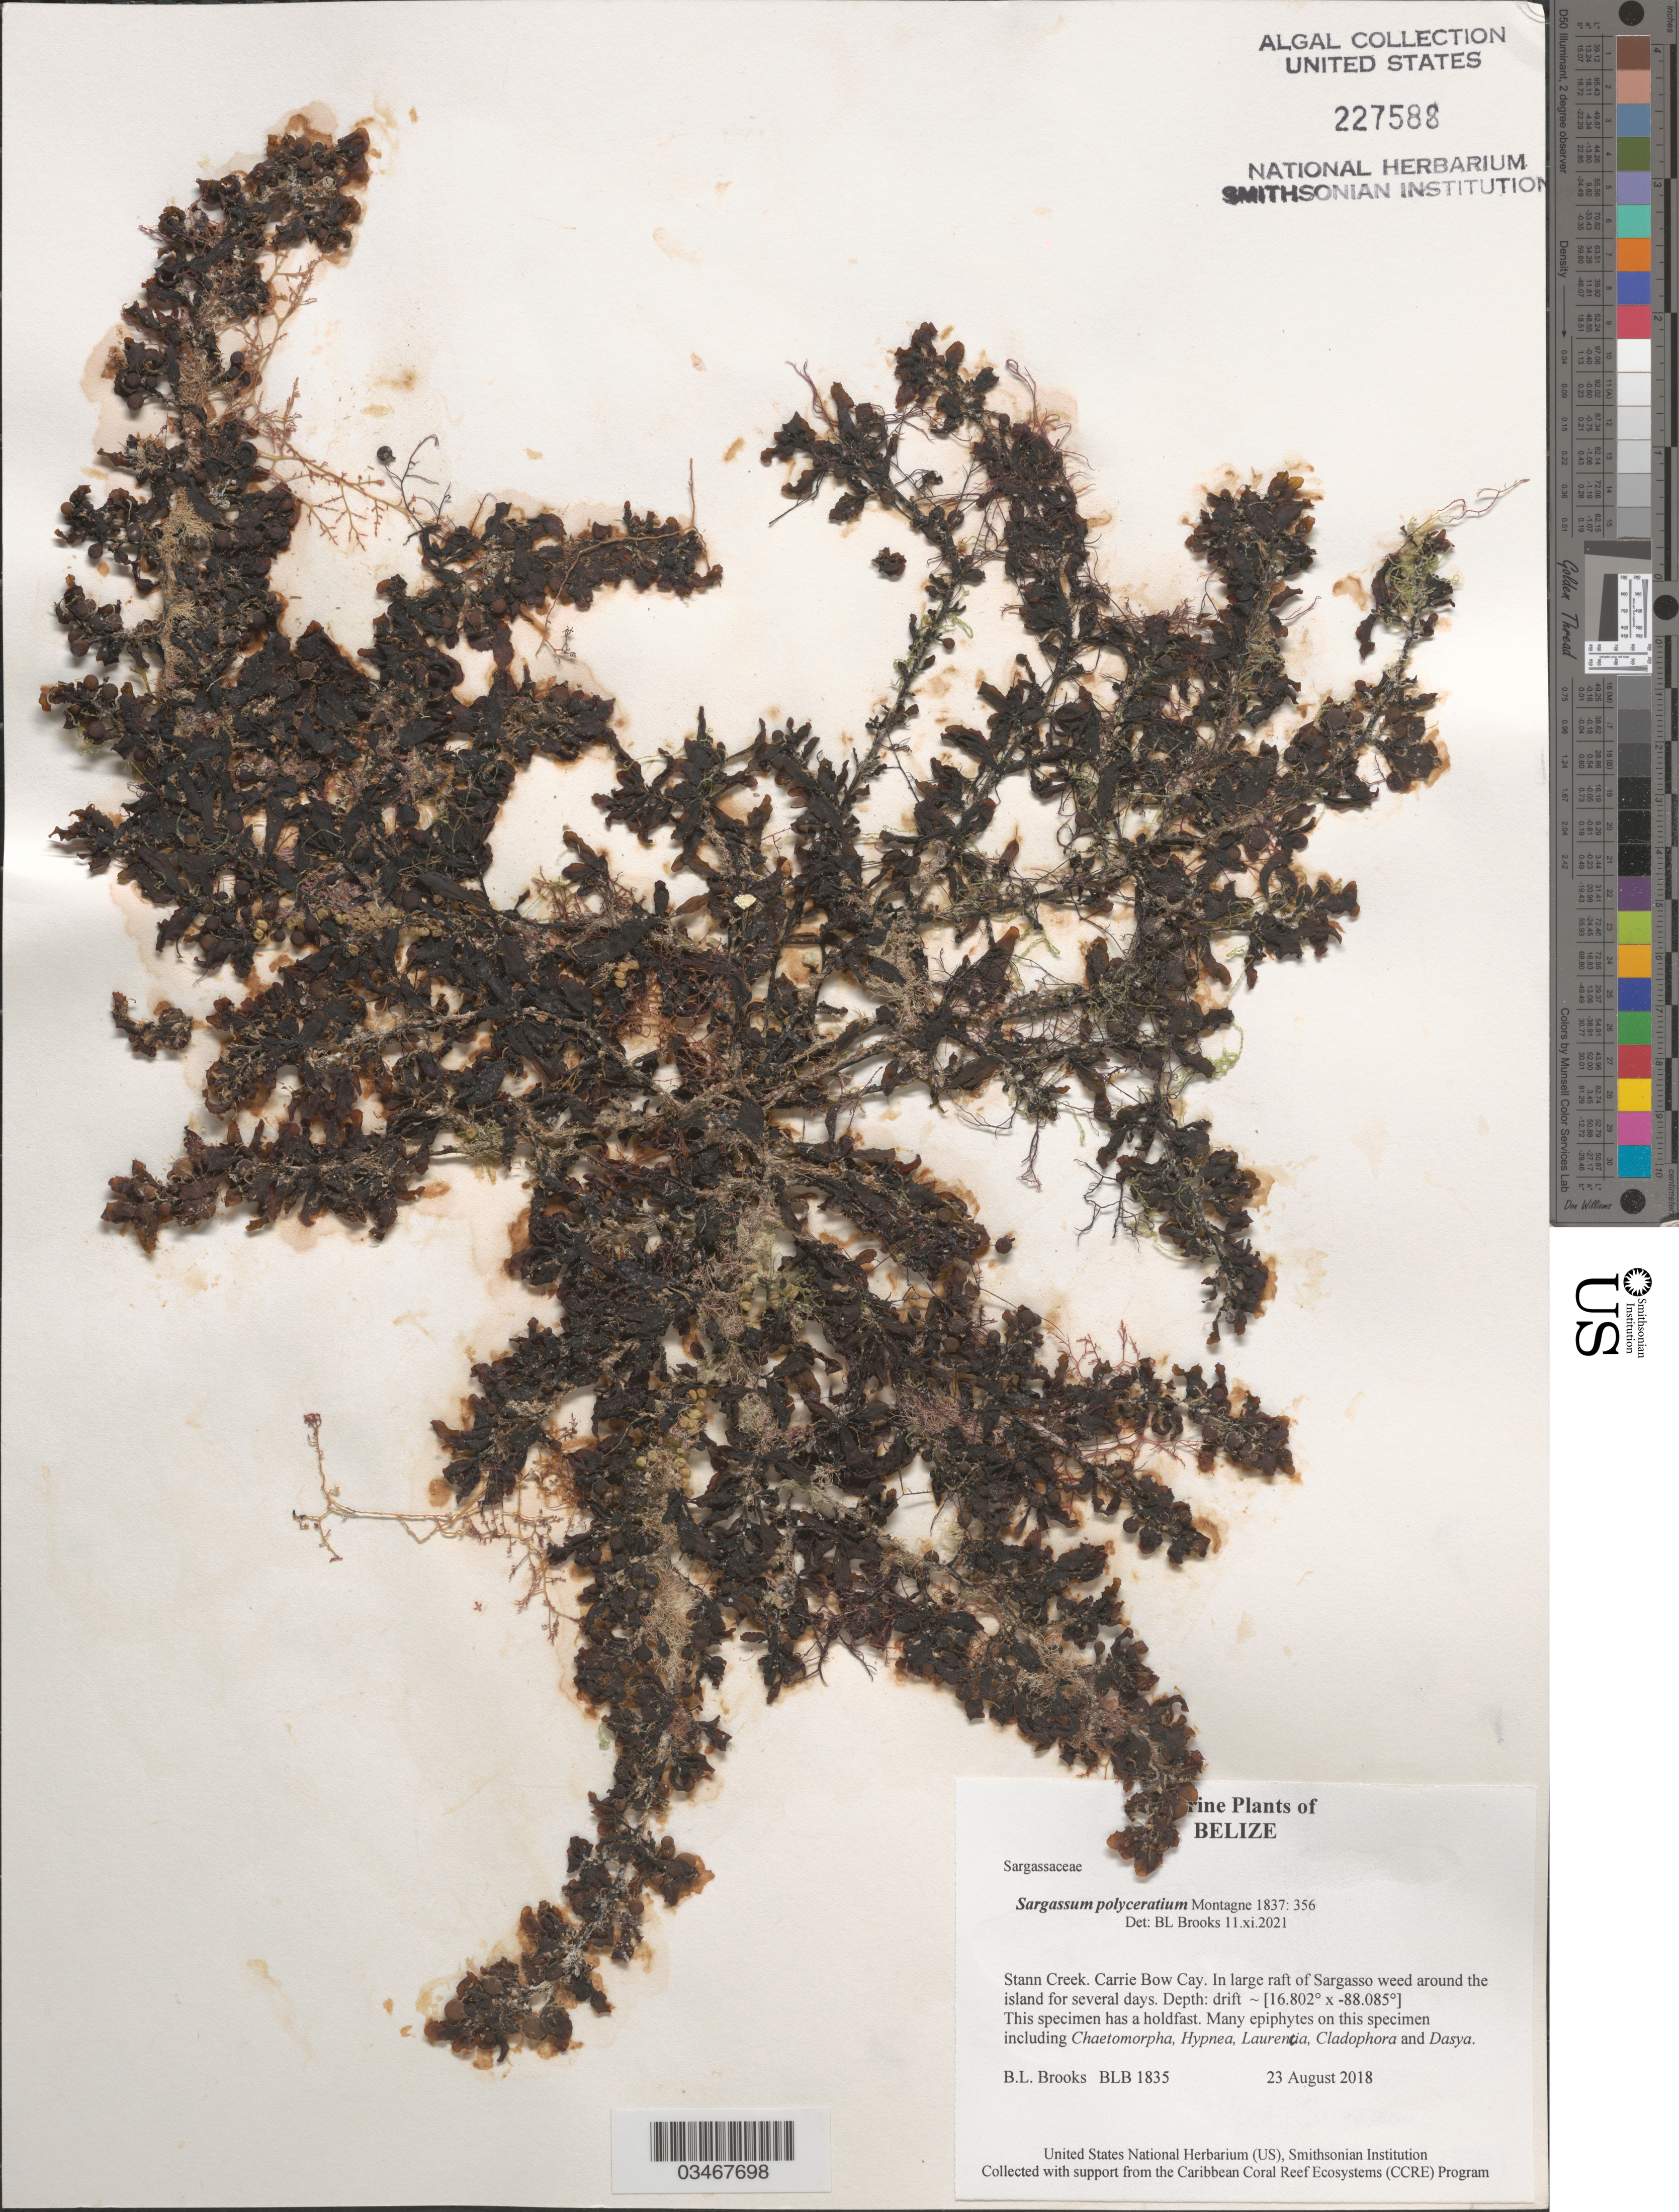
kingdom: Chromista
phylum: Ochrophyta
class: Phaeophyceae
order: Fucales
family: Sargassaceae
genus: Sargassum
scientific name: Sargassum polyceratium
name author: Mont.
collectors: B. Brooks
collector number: BLB 1835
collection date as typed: Transcribed d/m/y: 23/8/2018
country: Belize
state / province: Stann Creek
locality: Carrie Bow Cay. In large raft of Sargasso weed around the island for several days.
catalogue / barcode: US 227588